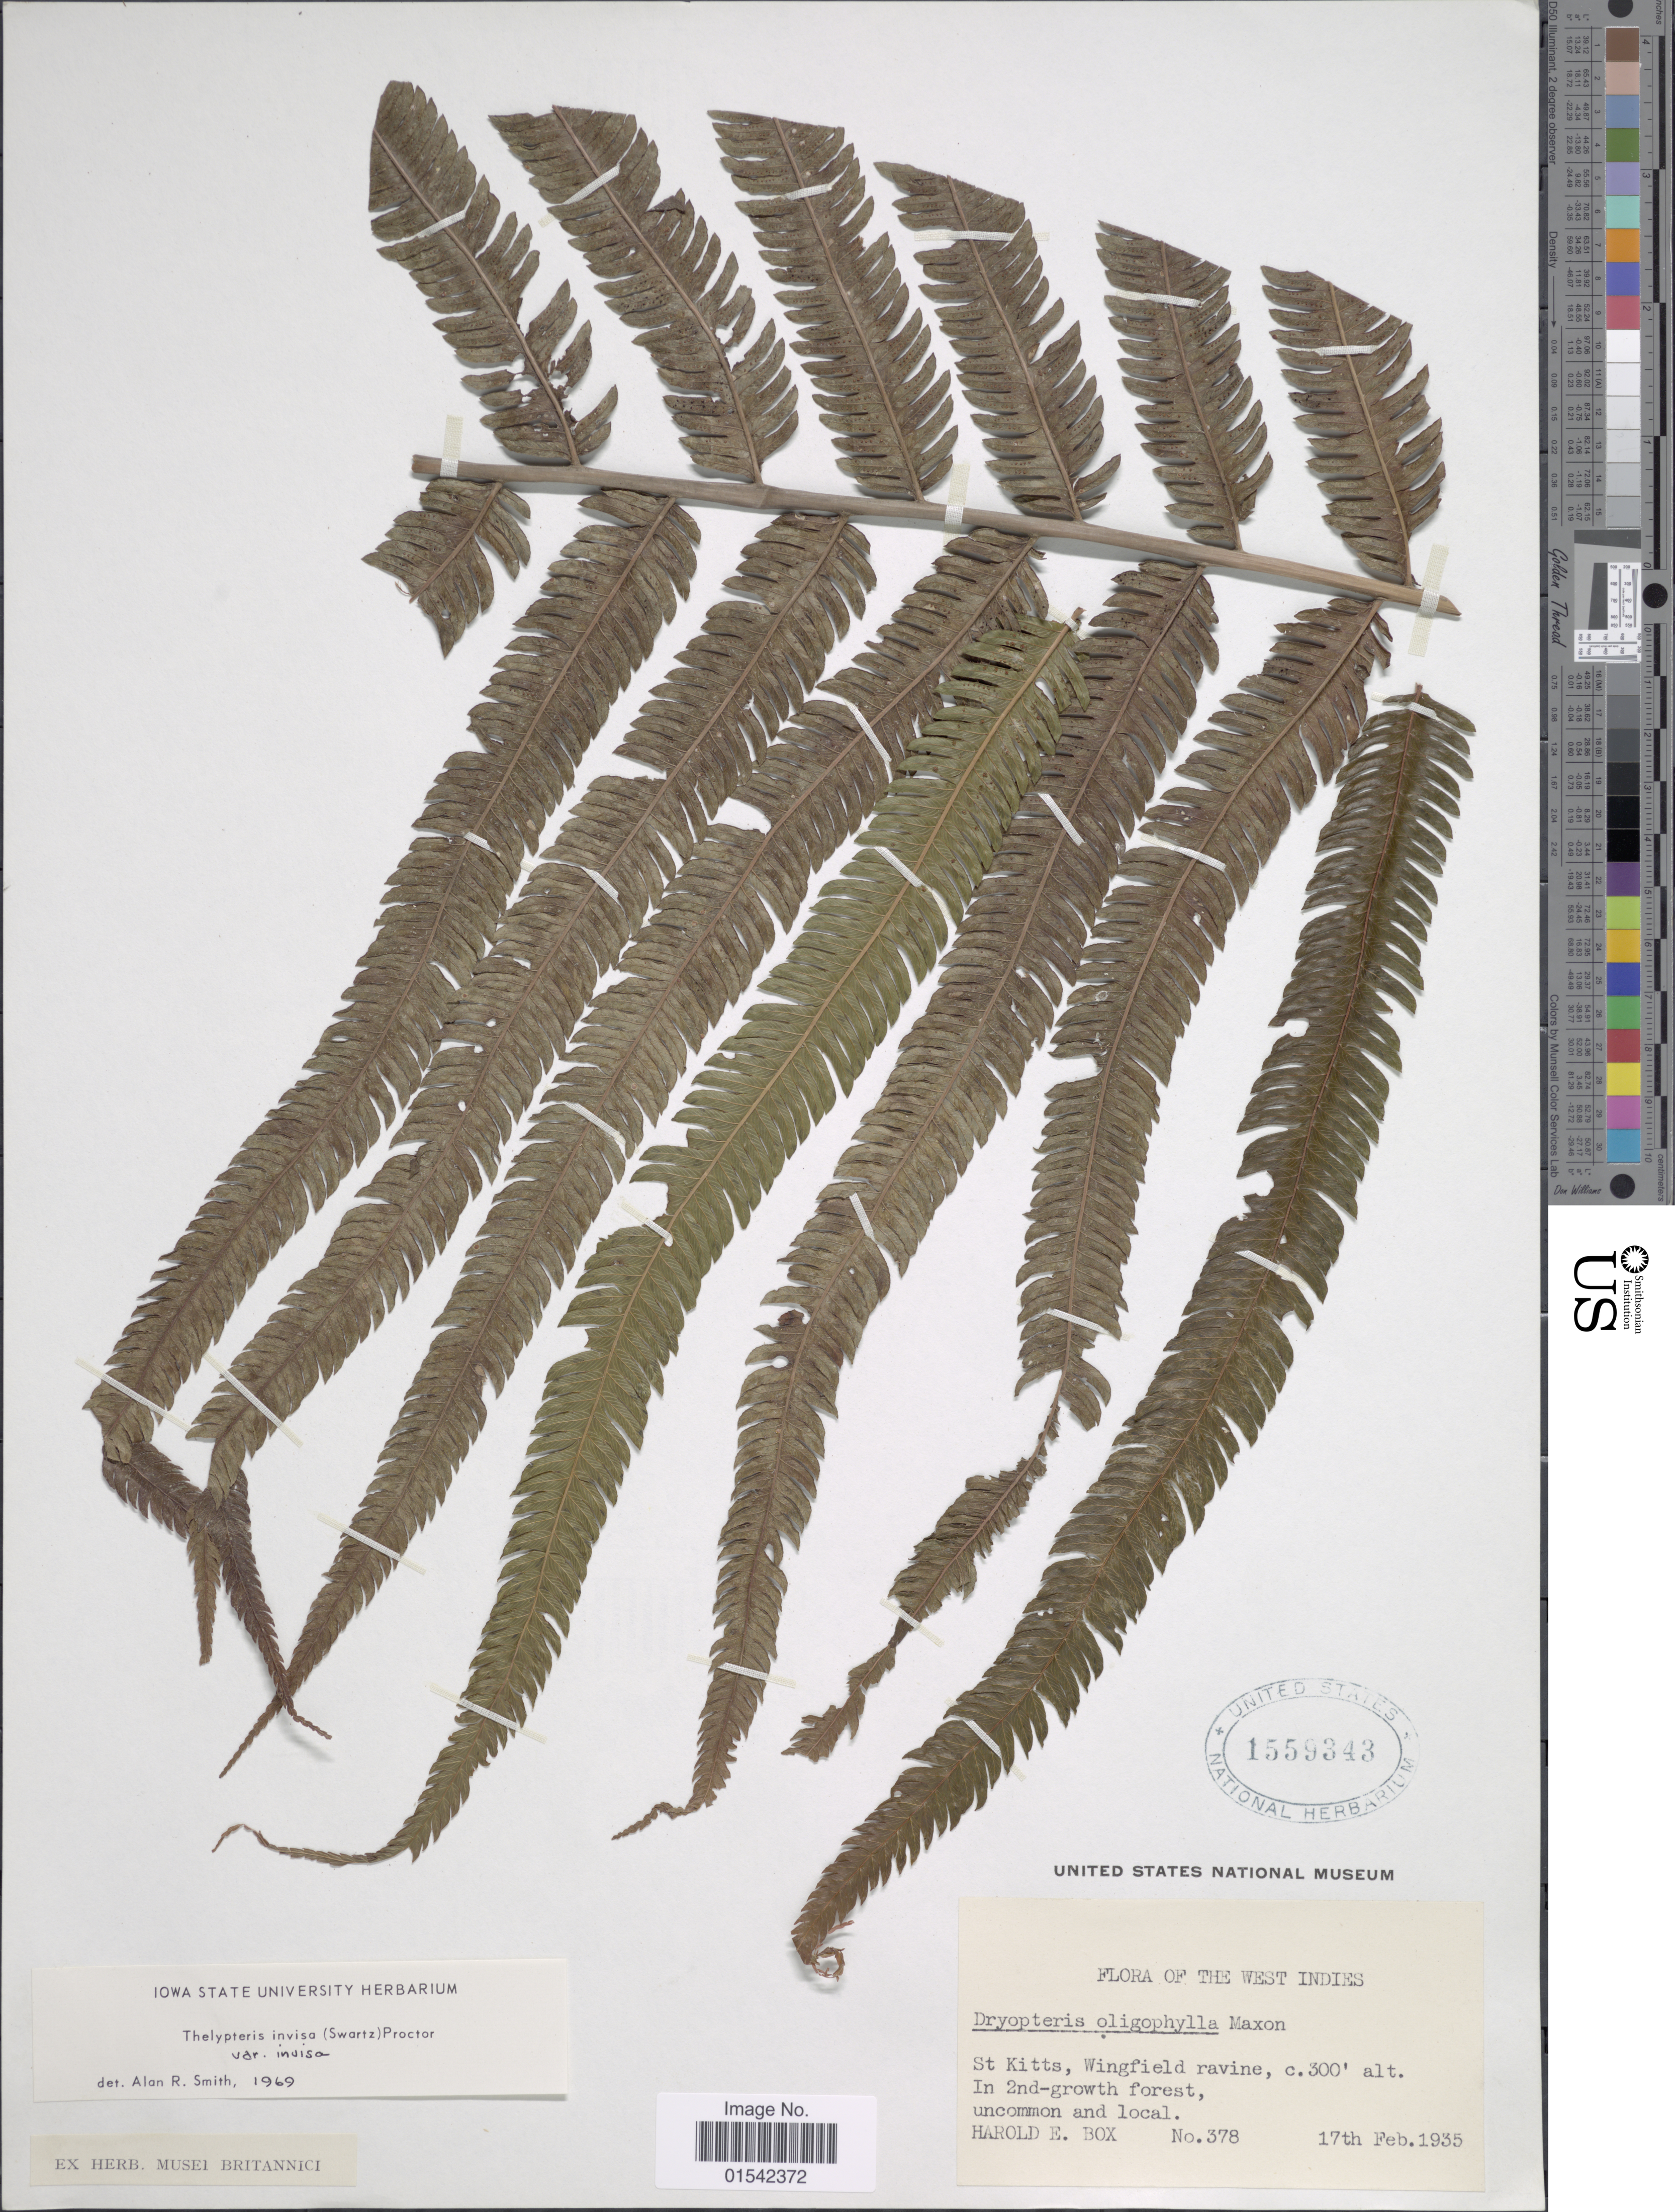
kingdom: Plantae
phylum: Tracheophyta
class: Polypodiopsida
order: Polypodiales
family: Thelypteridaceae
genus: Cyclosorus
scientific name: Cyclosorus grandis (A.R. Sm.) comb. nov., ined 2015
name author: (A.R. Sm.)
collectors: H. E. Box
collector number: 378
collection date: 1935-02-17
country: St. Christopher-Nevis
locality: The West Indies, St Kitts, Wingfield ravine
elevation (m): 91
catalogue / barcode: US 1559343